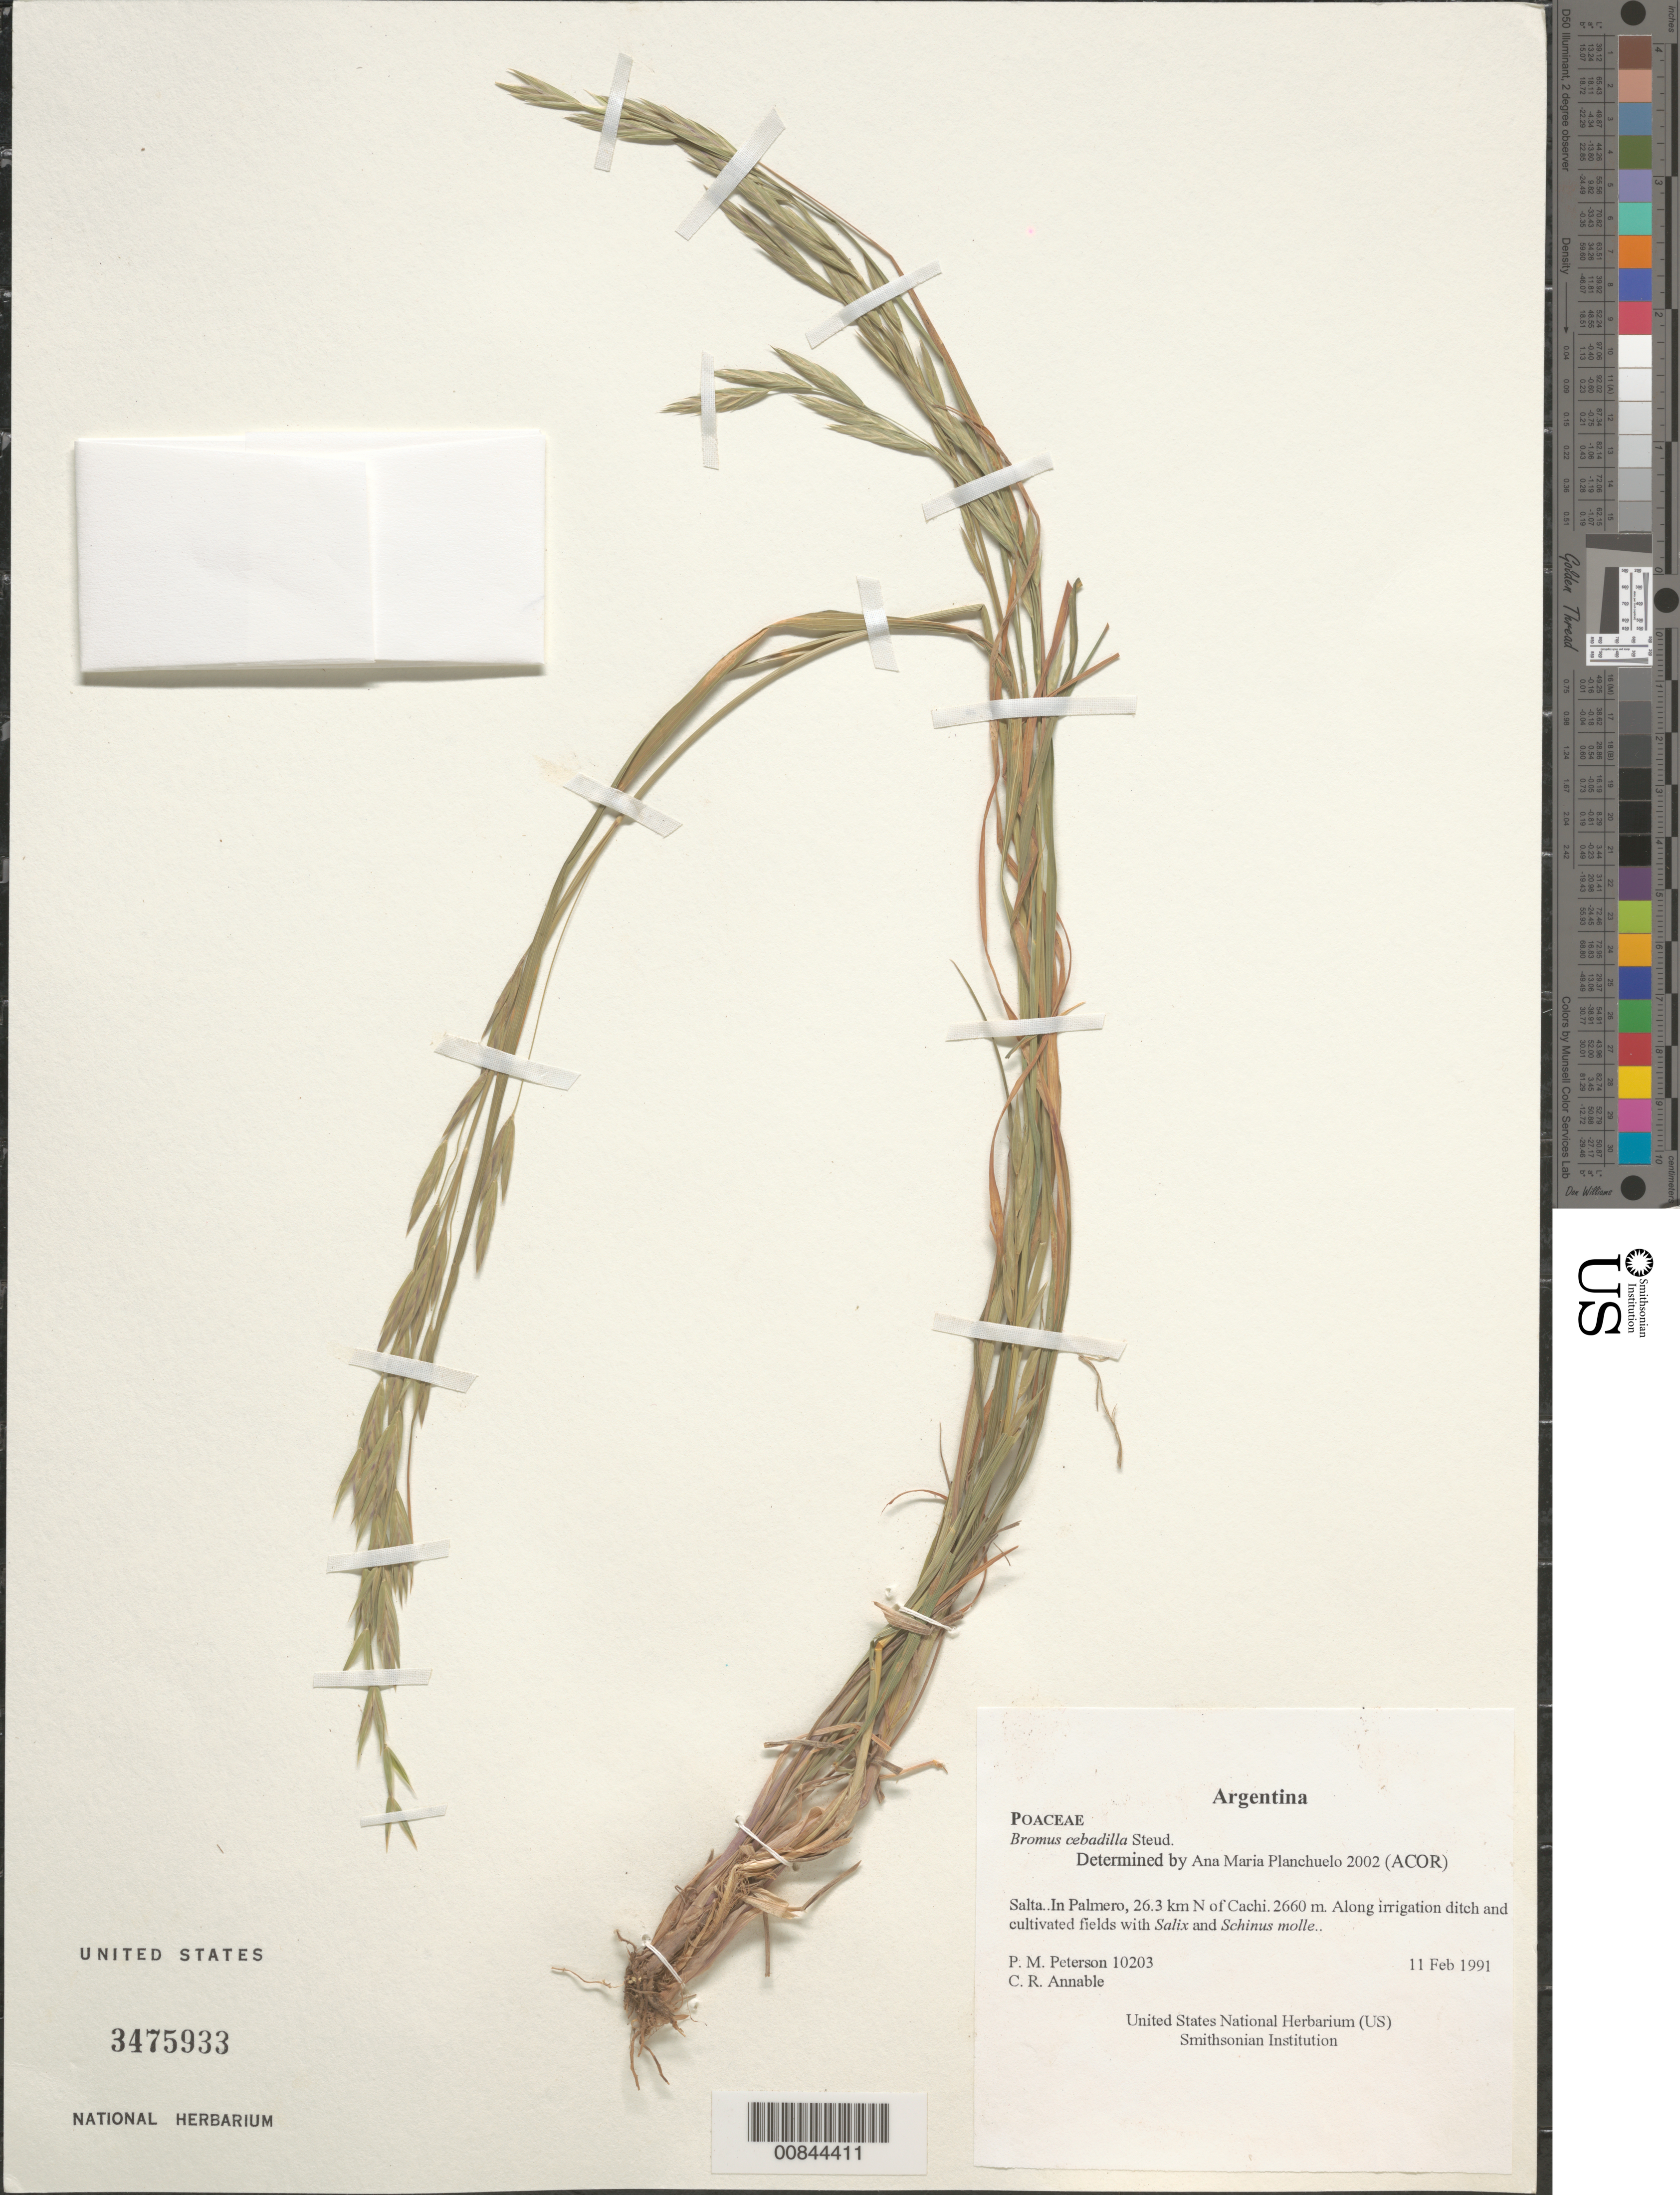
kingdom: Plantae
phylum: Tracheophyta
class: Liliopsida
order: Poales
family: Poaceae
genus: Bromus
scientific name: Bromus cebadilla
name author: Steud.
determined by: Planchuelo, A. M.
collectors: P. M. Peterson & C. R. Annable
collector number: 10203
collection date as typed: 11 Feb 1991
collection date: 1991-02-11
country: Argentina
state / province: Salta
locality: In Palmero, 26.3 km N of Cachi.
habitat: Along irrigation ditch and cultivated fields with Salix and Schinus molle.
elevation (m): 2660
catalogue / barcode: US 3475933